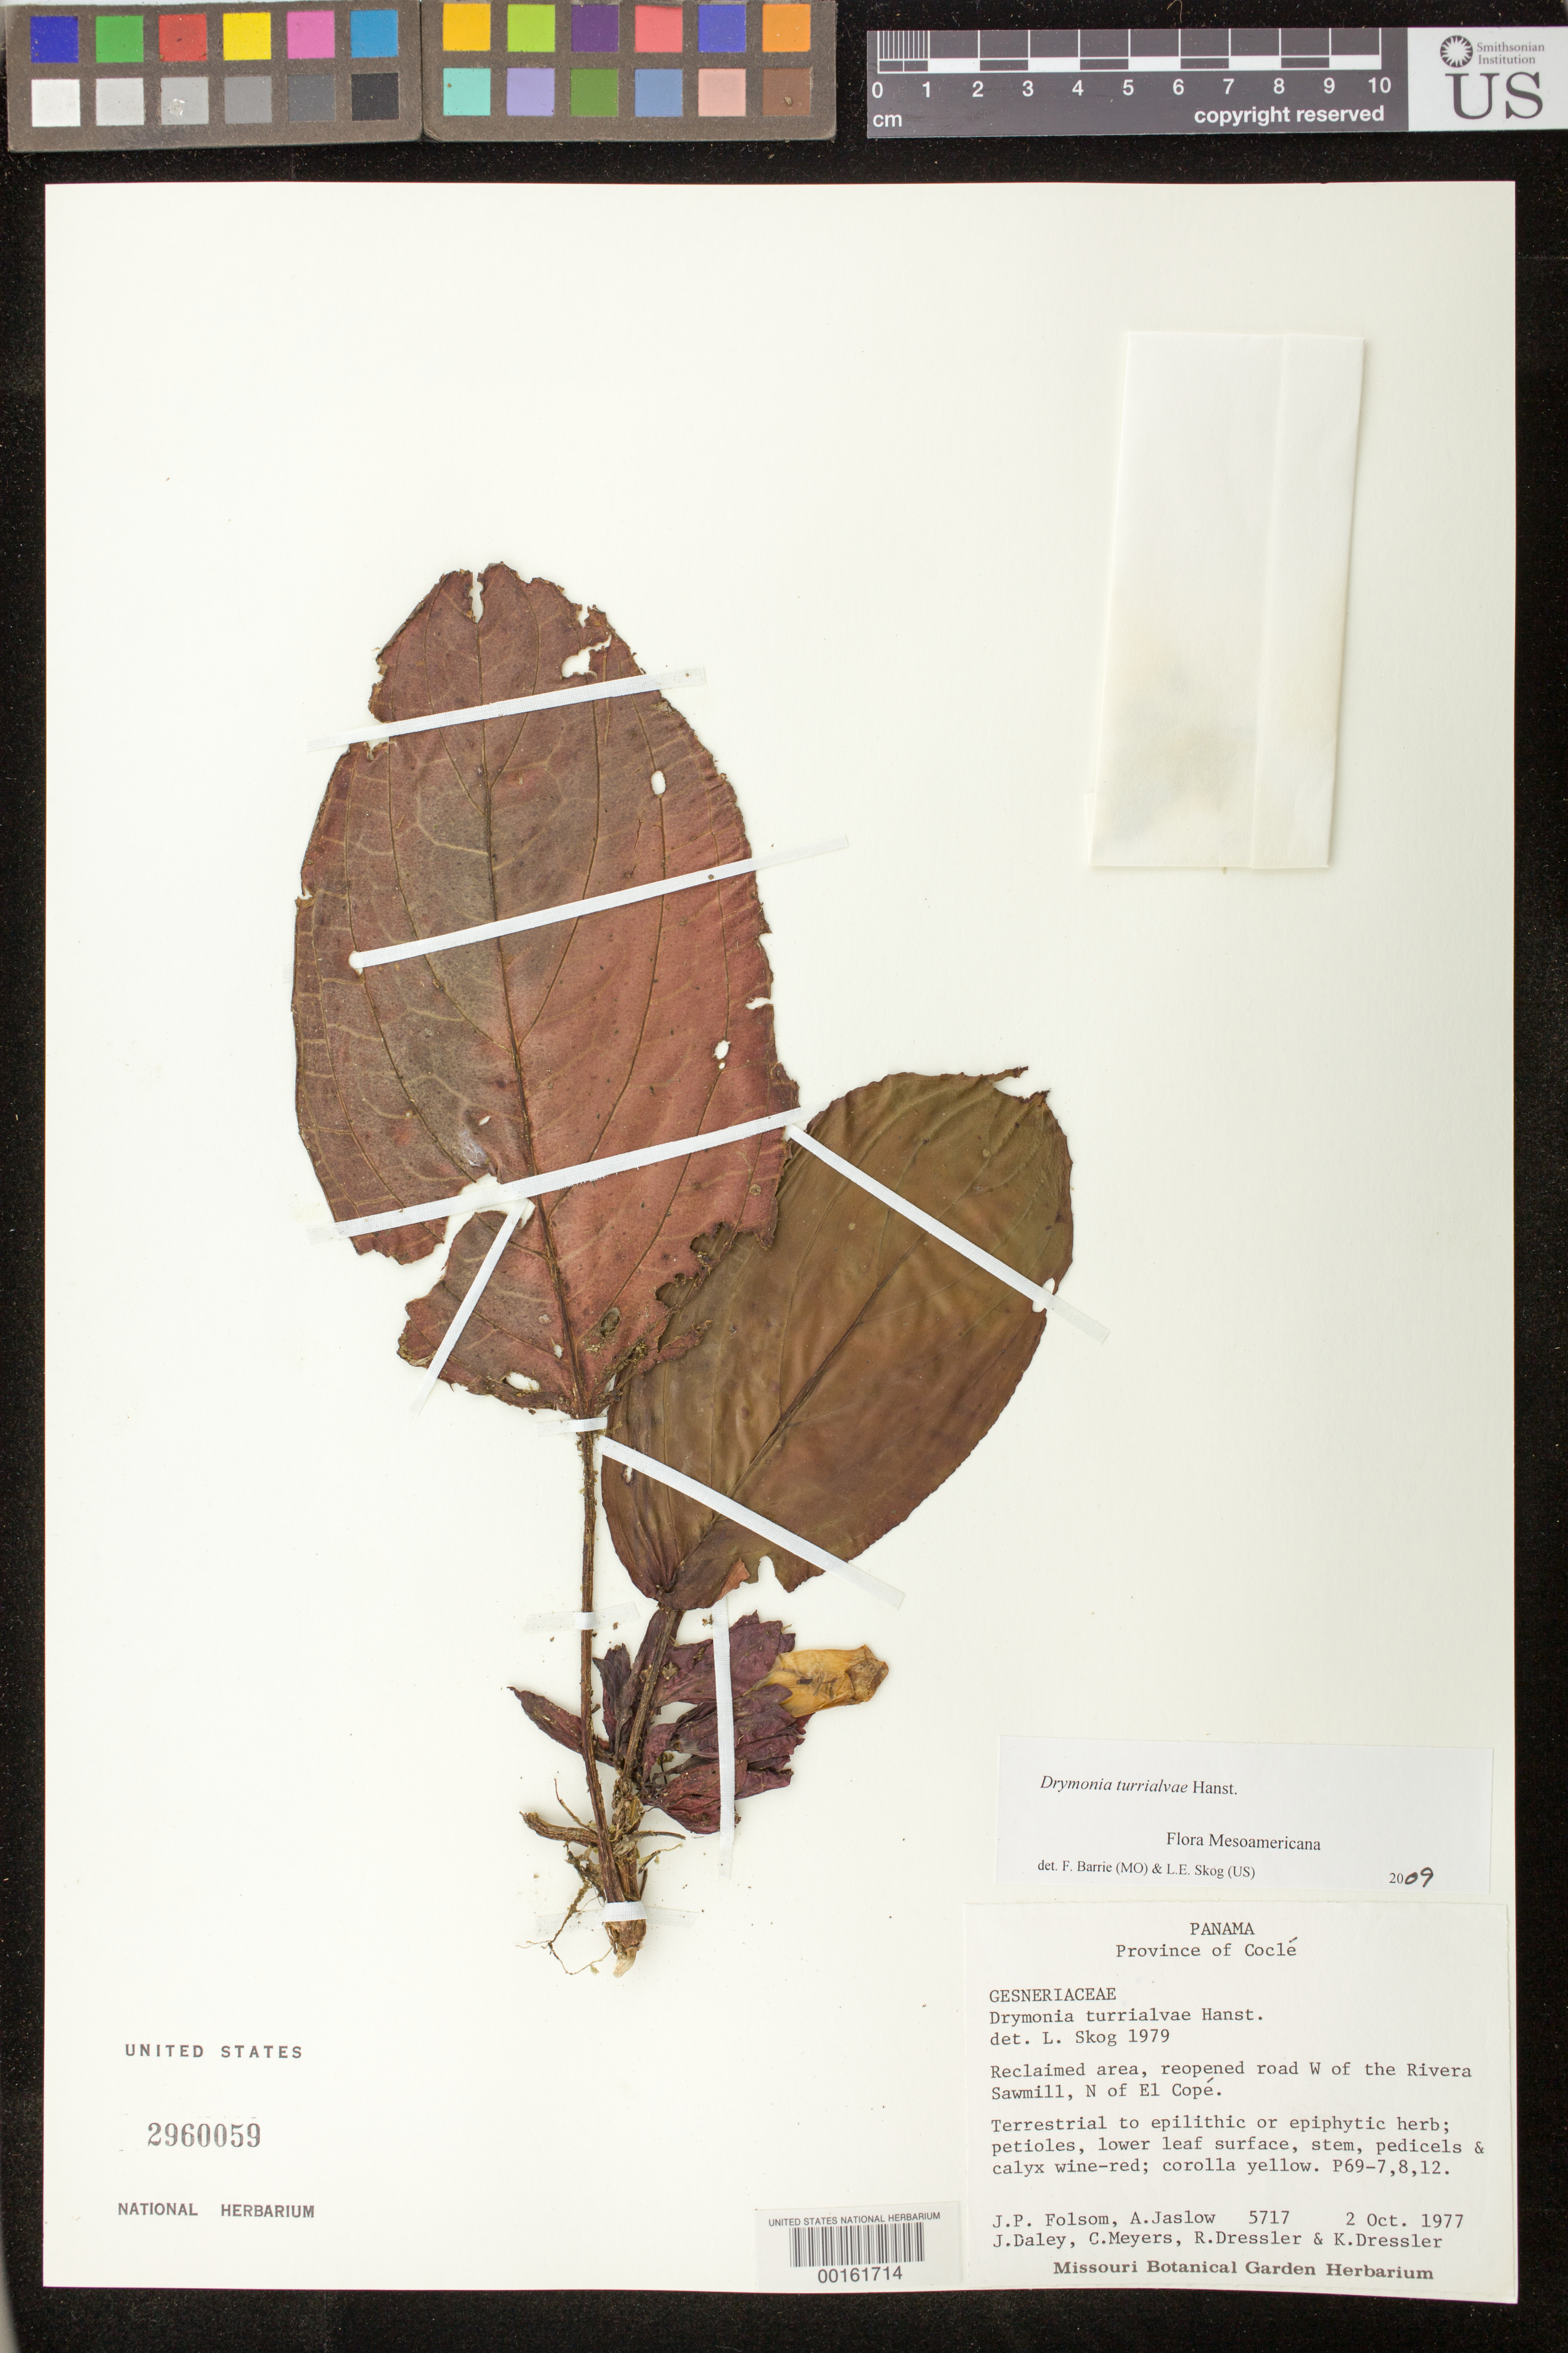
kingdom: Plantae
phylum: Tracheophyta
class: Magnoliopsida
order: Lamiales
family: Gesneriaceae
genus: Drymonia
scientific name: Drymonia turrialvae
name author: Hanst.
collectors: J. P. Folsom & et al.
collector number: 5717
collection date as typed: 02 Oct 1977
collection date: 1977-10-02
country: Panama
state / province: Coclé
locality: Reclaimed area, reopened road W of the Rivera sawmill, N of El Cope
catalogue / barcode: US 2960059